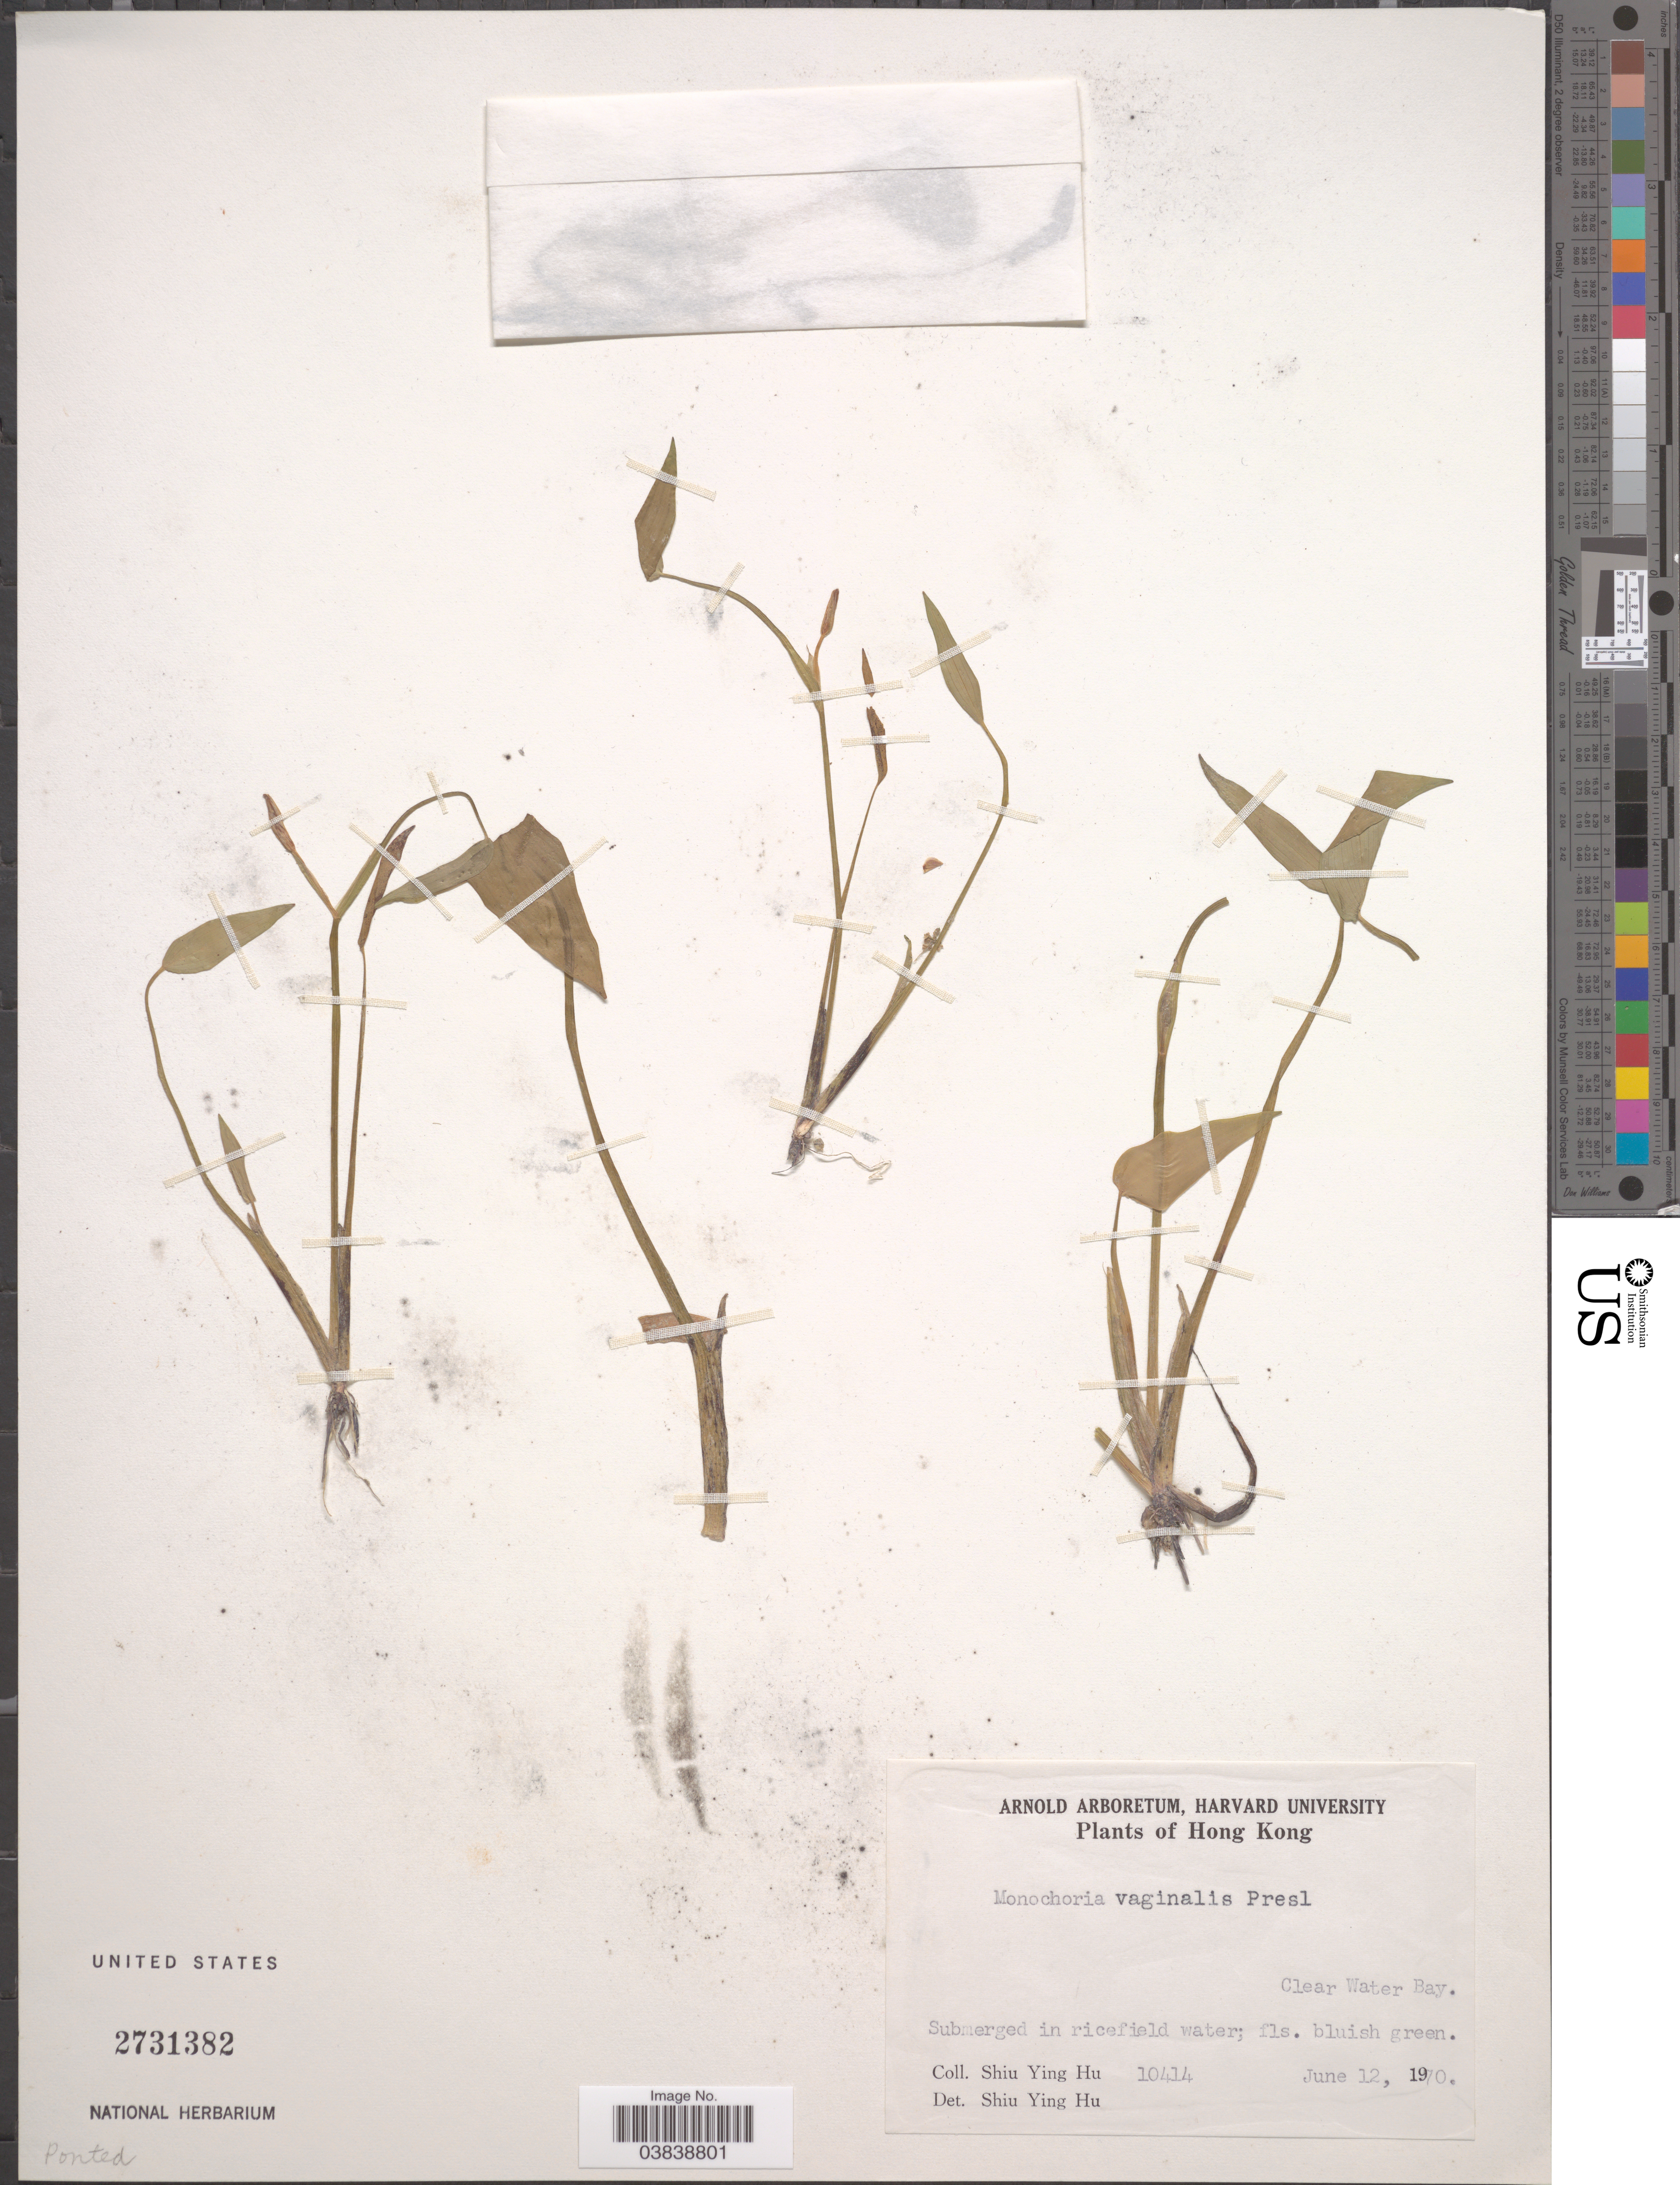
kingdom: Plantae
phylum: Tracheophyta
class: Liliopsida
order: Commelinales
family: Pontederiaceae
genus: Monochoria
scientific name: Monochoria vaginalis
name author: (Burm. f.) C. Presl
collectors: S. Y. Hu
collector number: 10414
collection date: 1970-06-12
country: China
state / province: Hong Kong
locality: Clear Water Bay.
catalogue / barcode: US 2731382